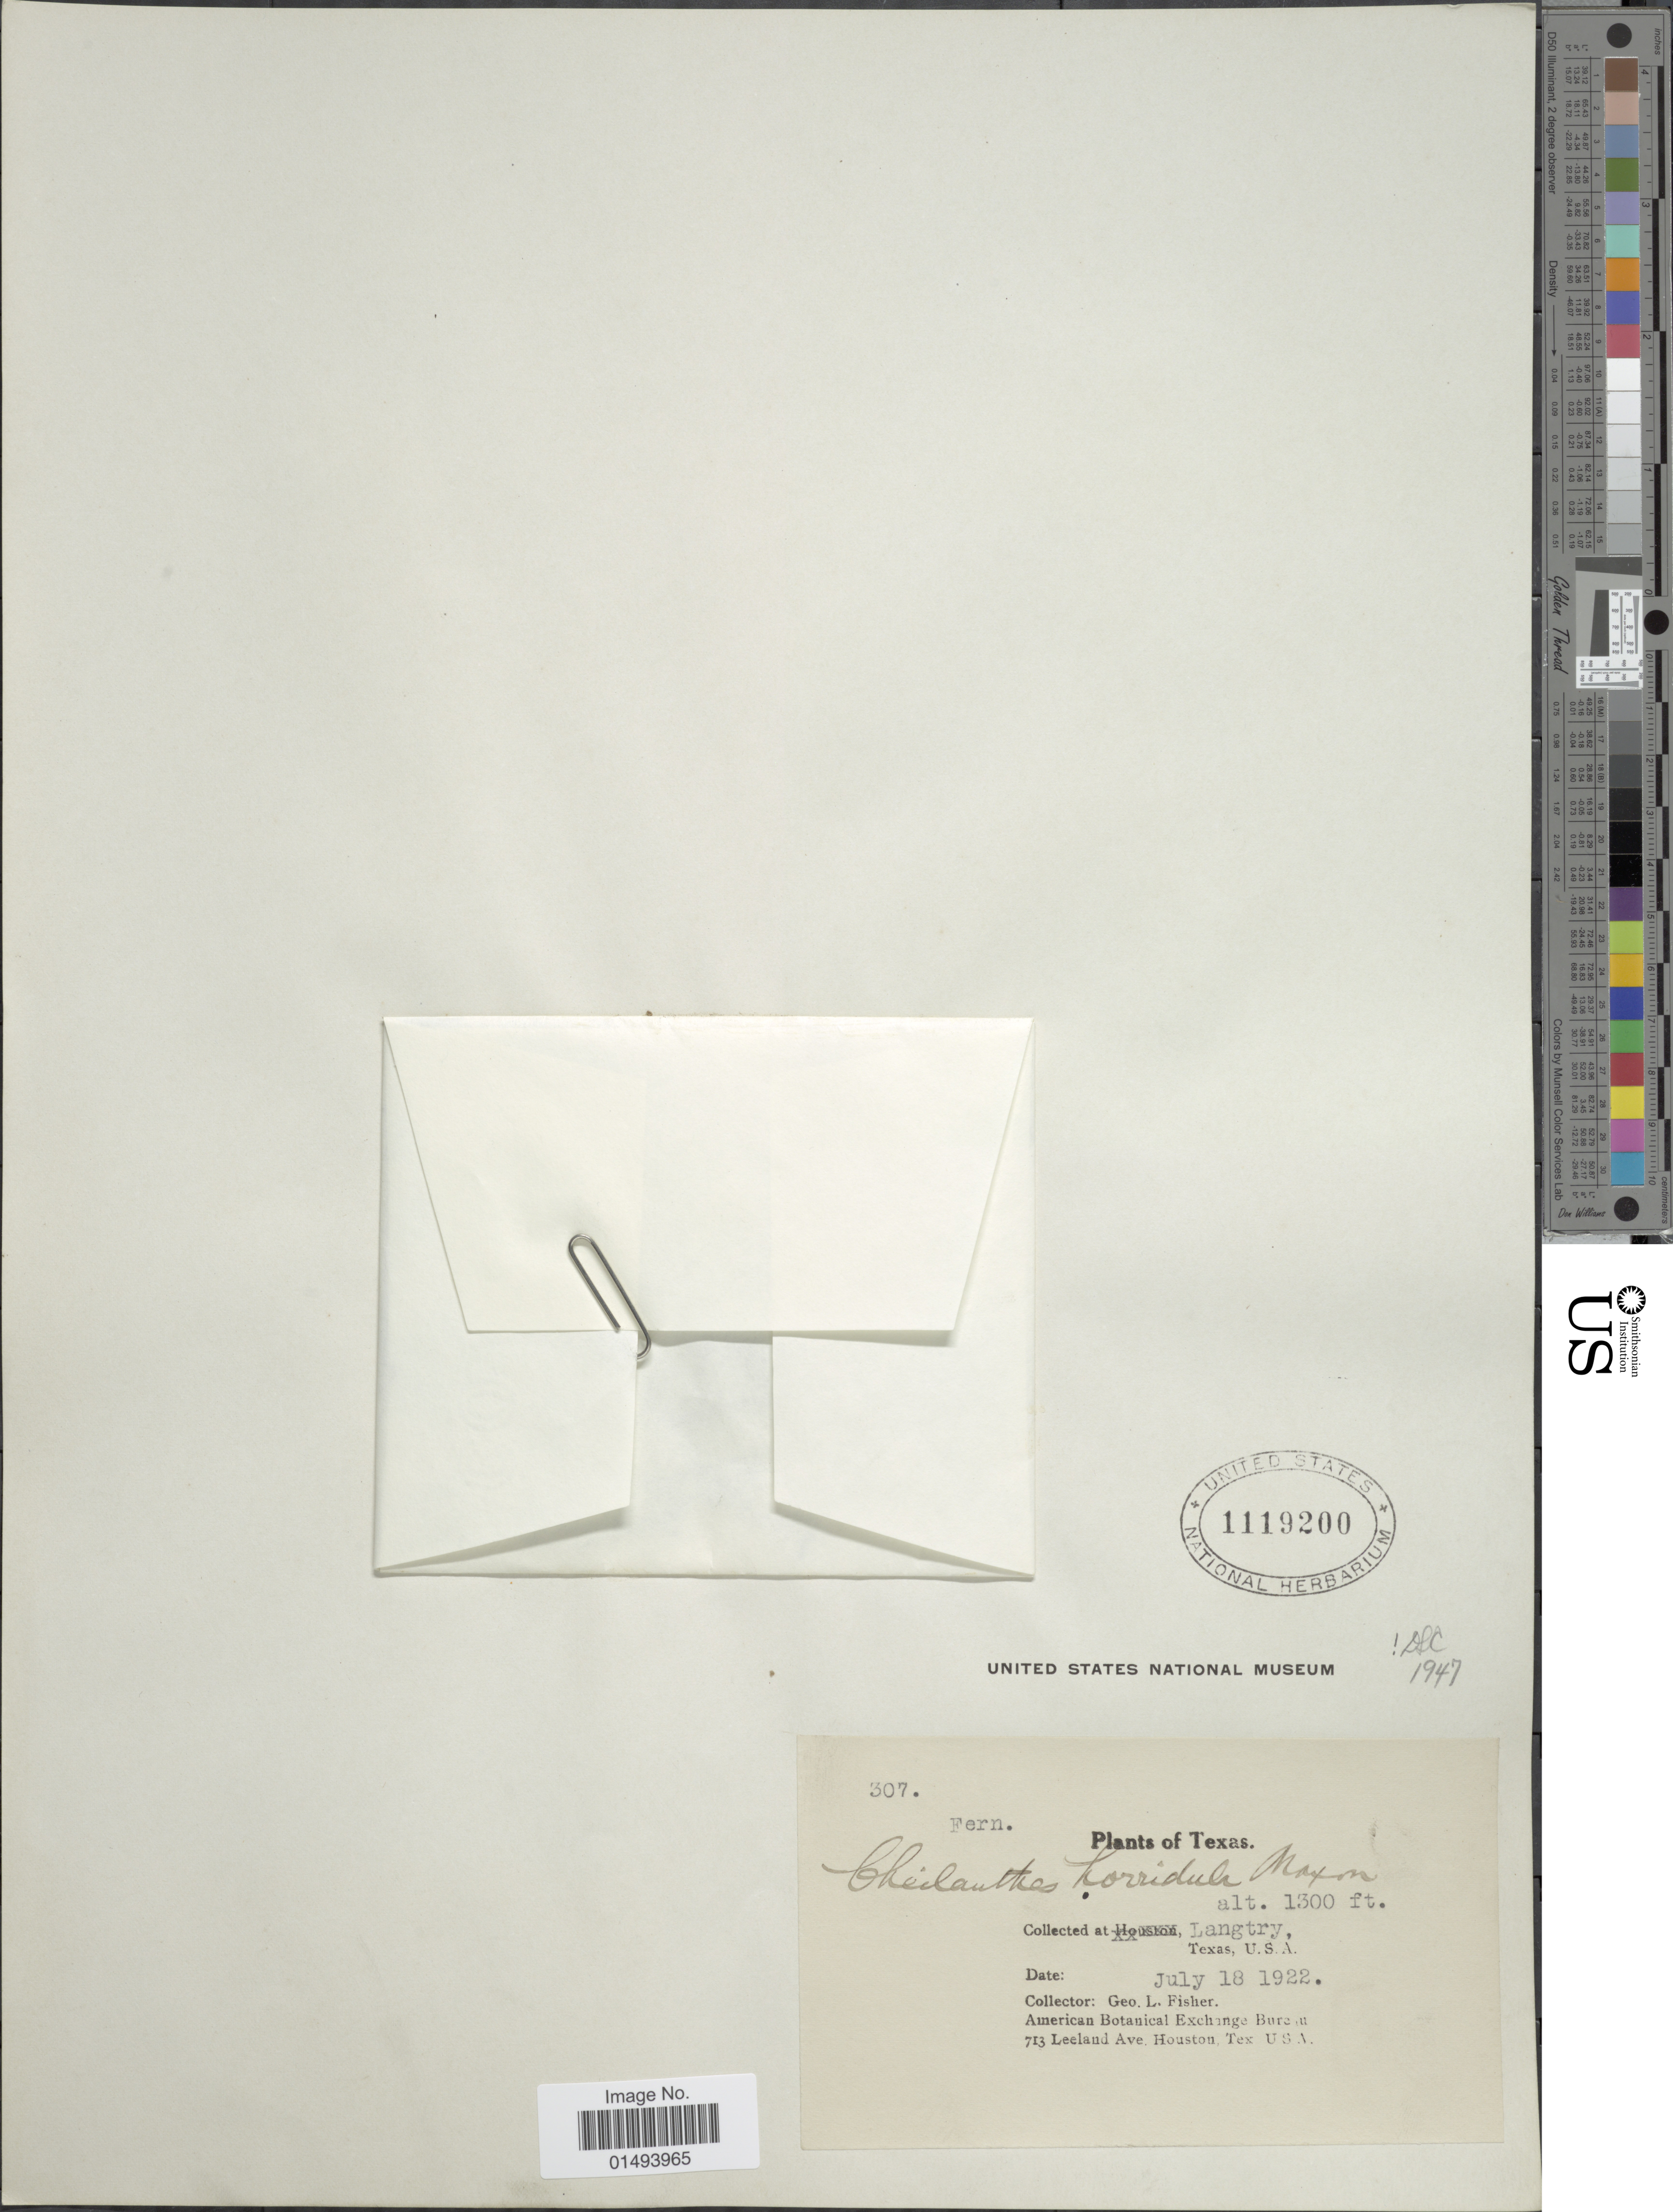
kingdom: Plantae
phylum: Tracheophyta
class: Polypodiopsida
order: Polypodiales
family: Pteridaceae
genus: Myriopteris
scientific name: Myriopteris scabra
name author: (C. Chr.) Grusz & Windham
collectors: L. Fisher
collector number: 307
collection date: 1922-07-18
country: United States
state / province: Texas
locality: Plants of Texas, Langtry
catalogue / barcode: US 1119200